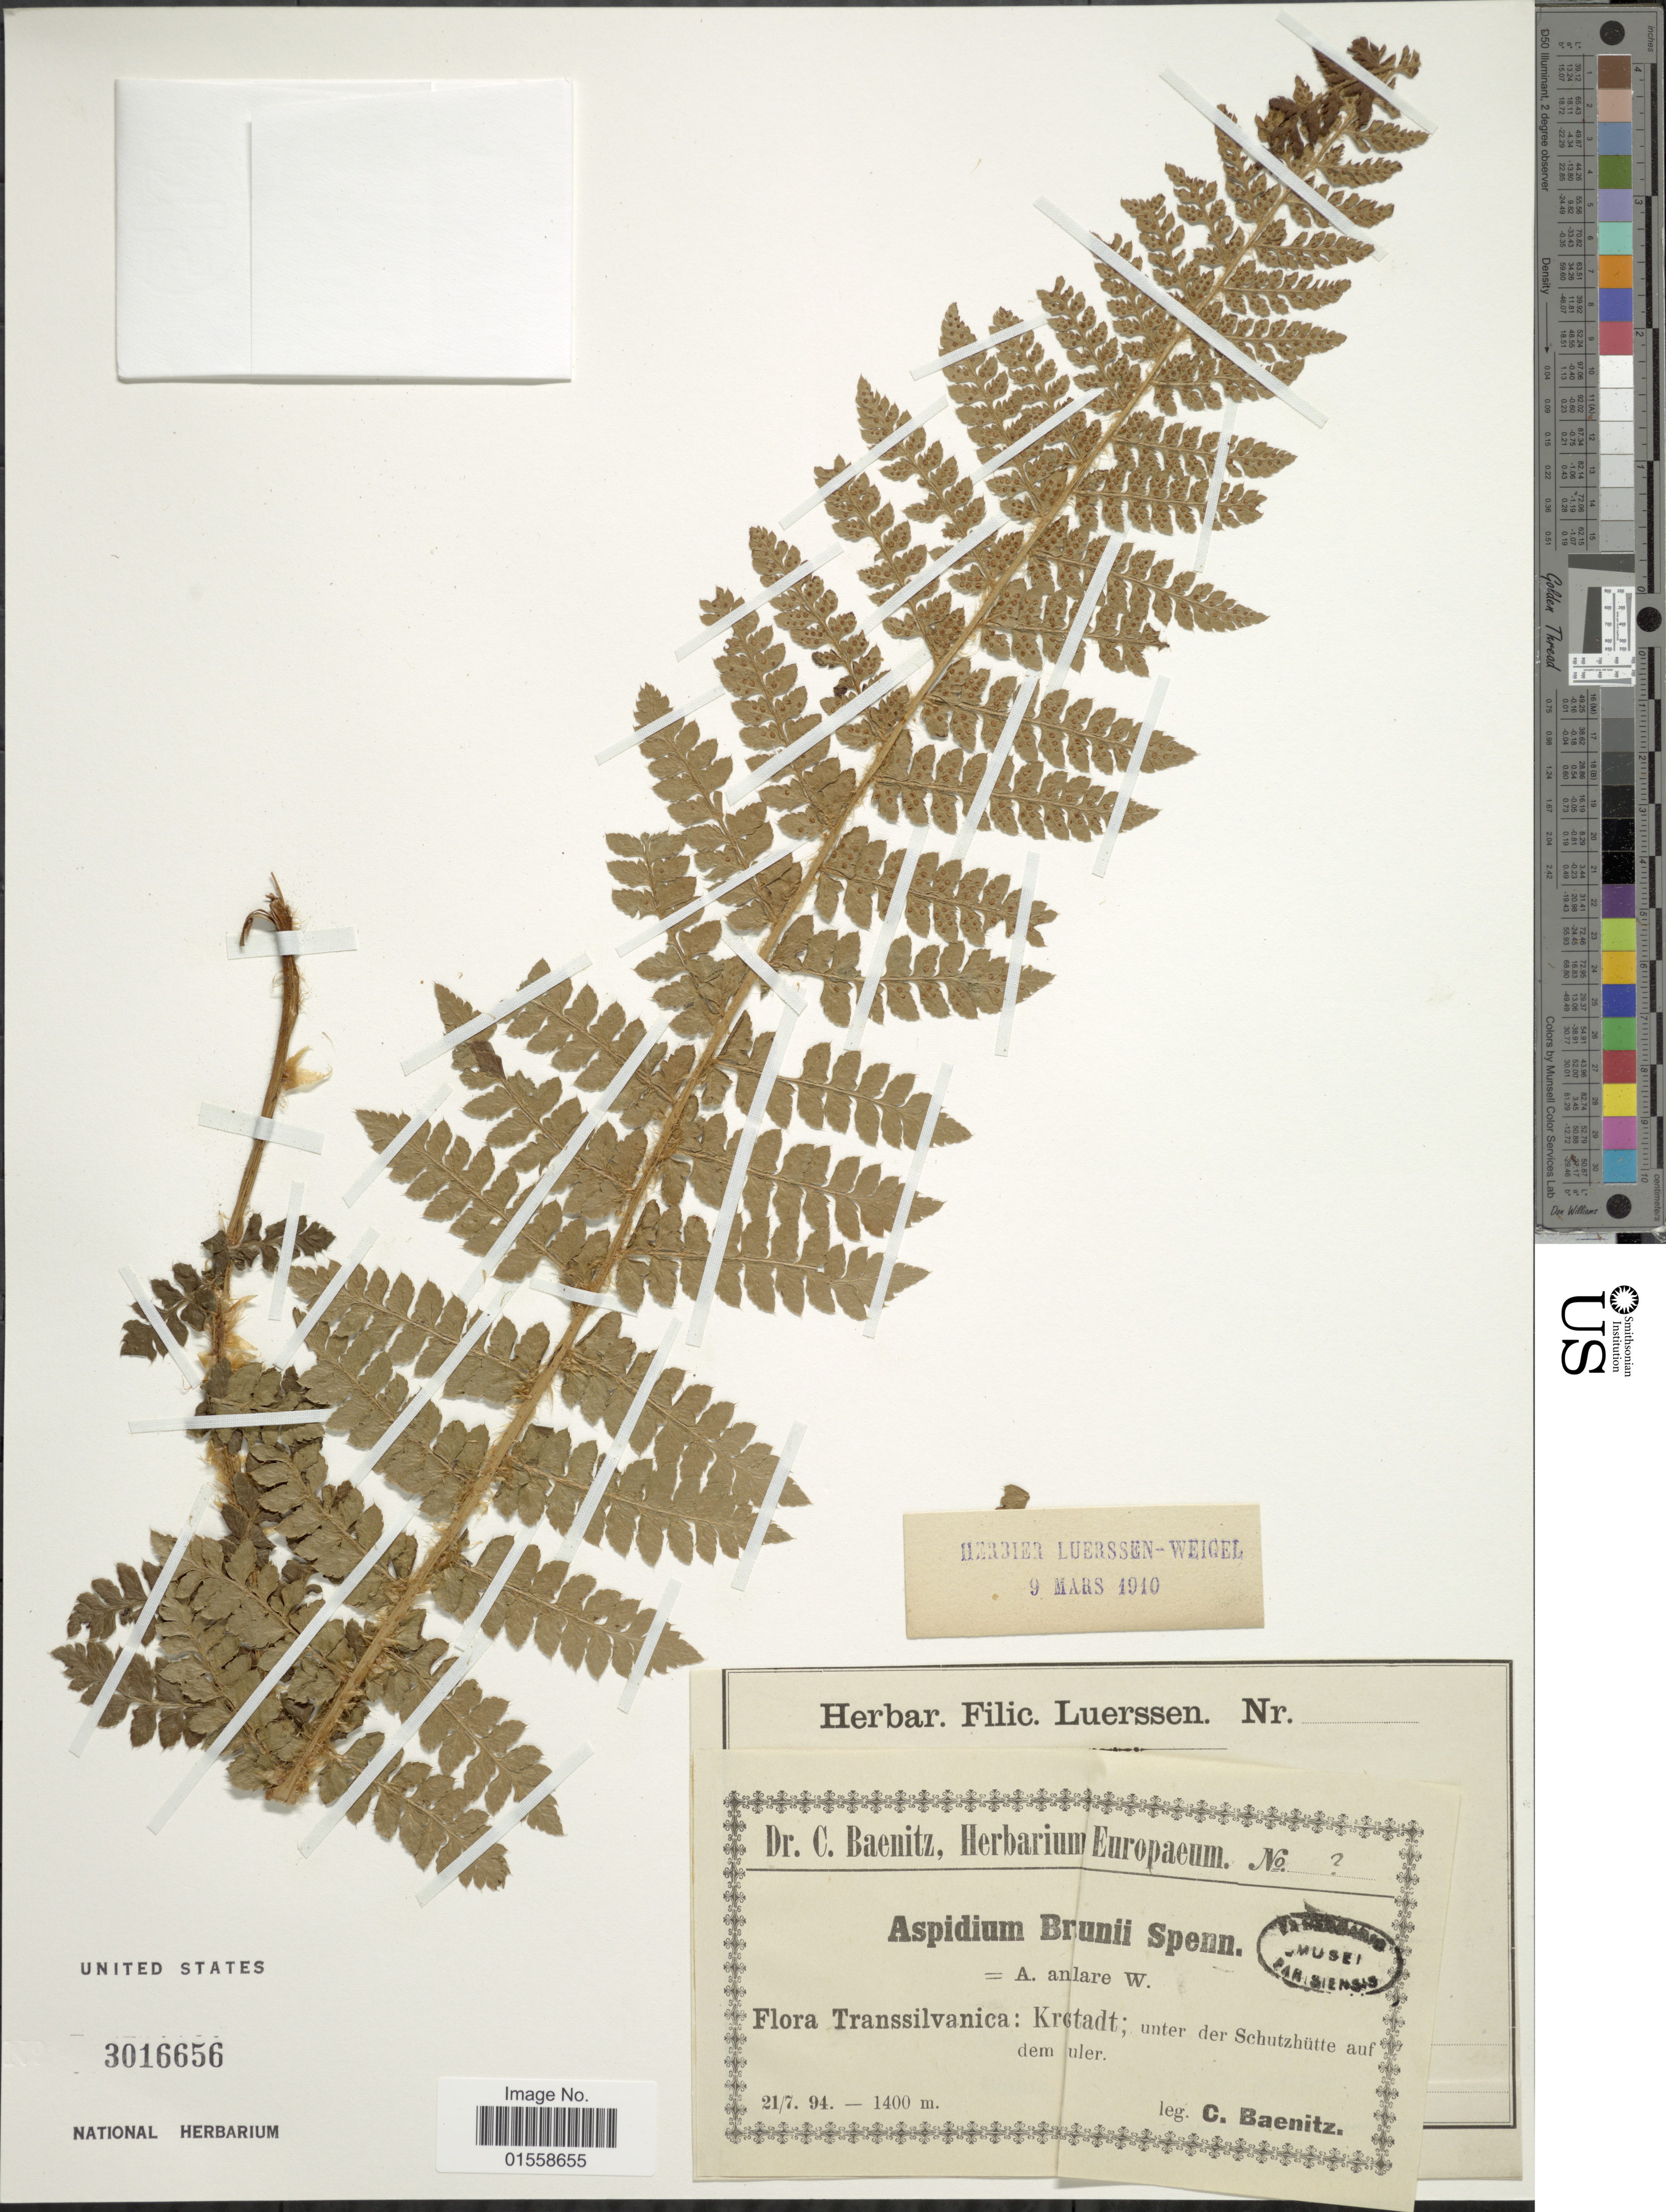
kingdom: Plantae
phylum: Tracheophyta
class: Polypodiopsida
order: Polypodiales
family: Dryopteridaceae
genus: Polystichum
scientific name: Polystichum braunii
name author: (Spenn.) Fée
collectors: C. G. Baenitz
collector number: s,n.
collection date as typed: Transcribed d/m/y: 21/7/94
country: Russian Federation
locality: Kranstadt; unter der Schutzhutte au dem Schuler.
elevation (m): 1400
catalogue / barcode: US 3016656